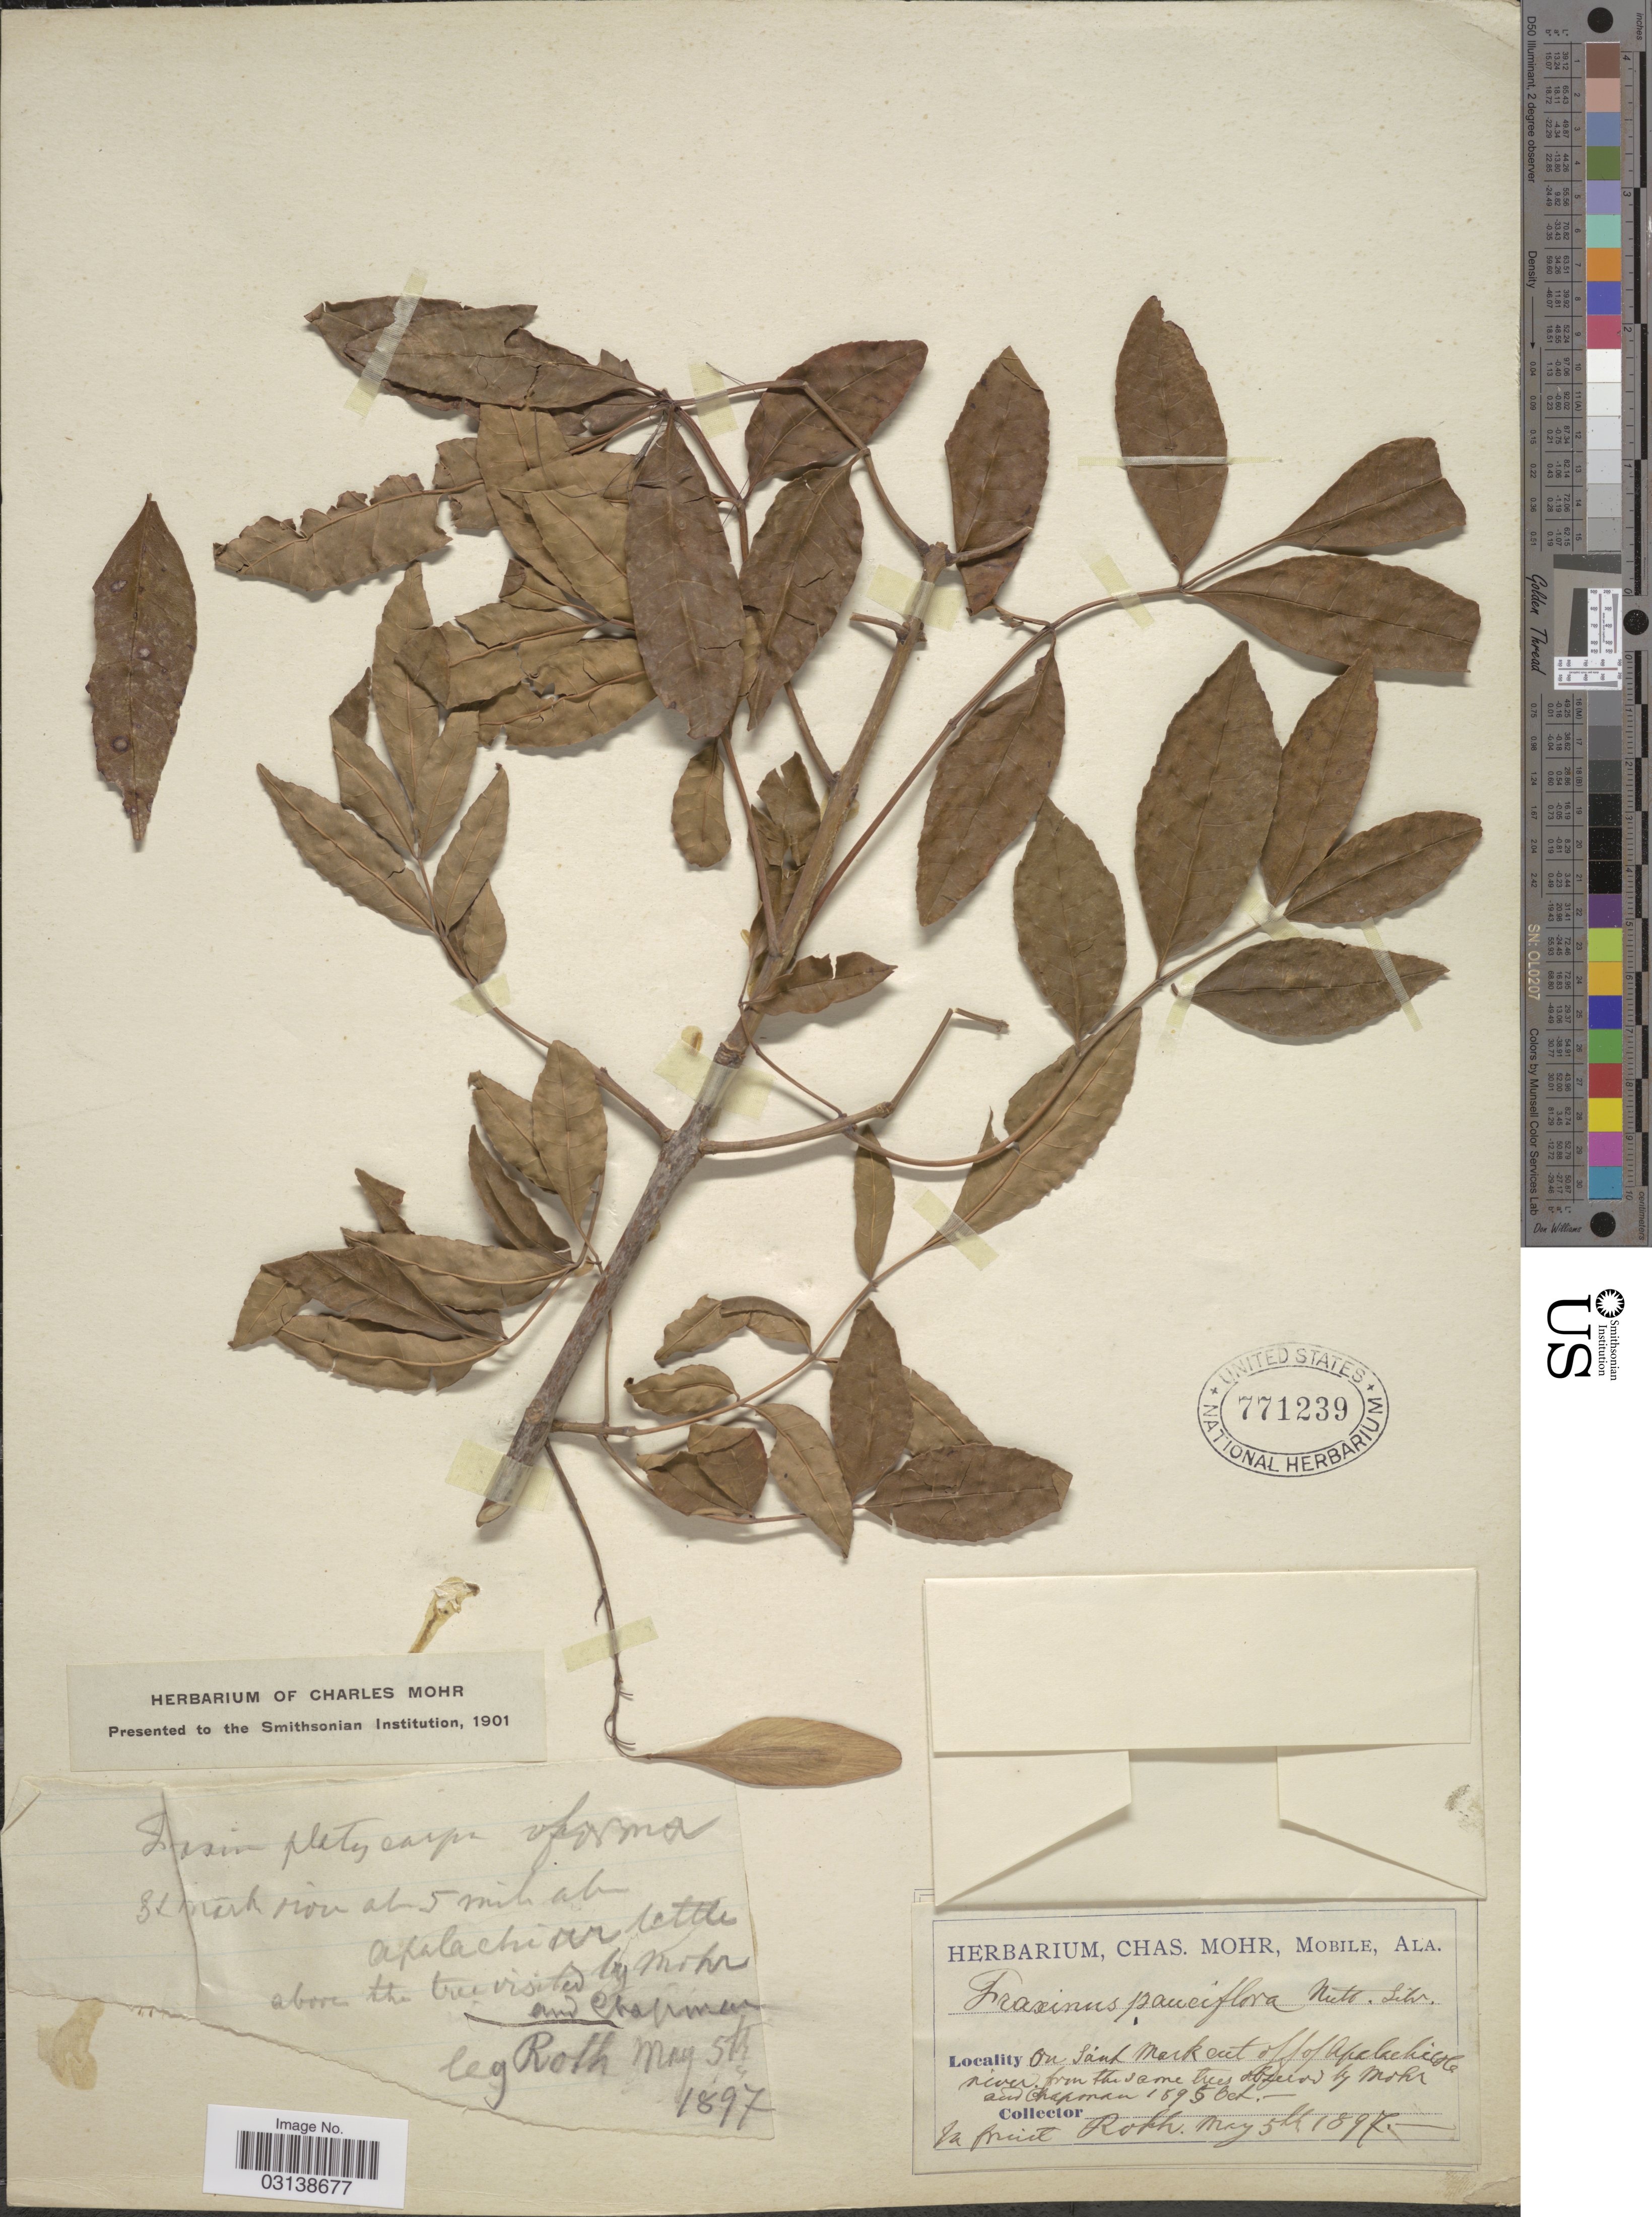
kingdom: Plantae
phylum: Tracheophyta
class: Magnoliopsida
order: Lamiales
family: Oleaceae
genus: Fraxinus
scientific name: Fraxinus caroliniana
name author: Mill.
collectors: -- Roth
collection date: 1897-05-05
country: United States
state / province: Alabama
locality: On Saint Mark out off of Apalachicola river. St Mark riv at 5 mile ab Apalachi rr.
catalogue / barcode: US 771239